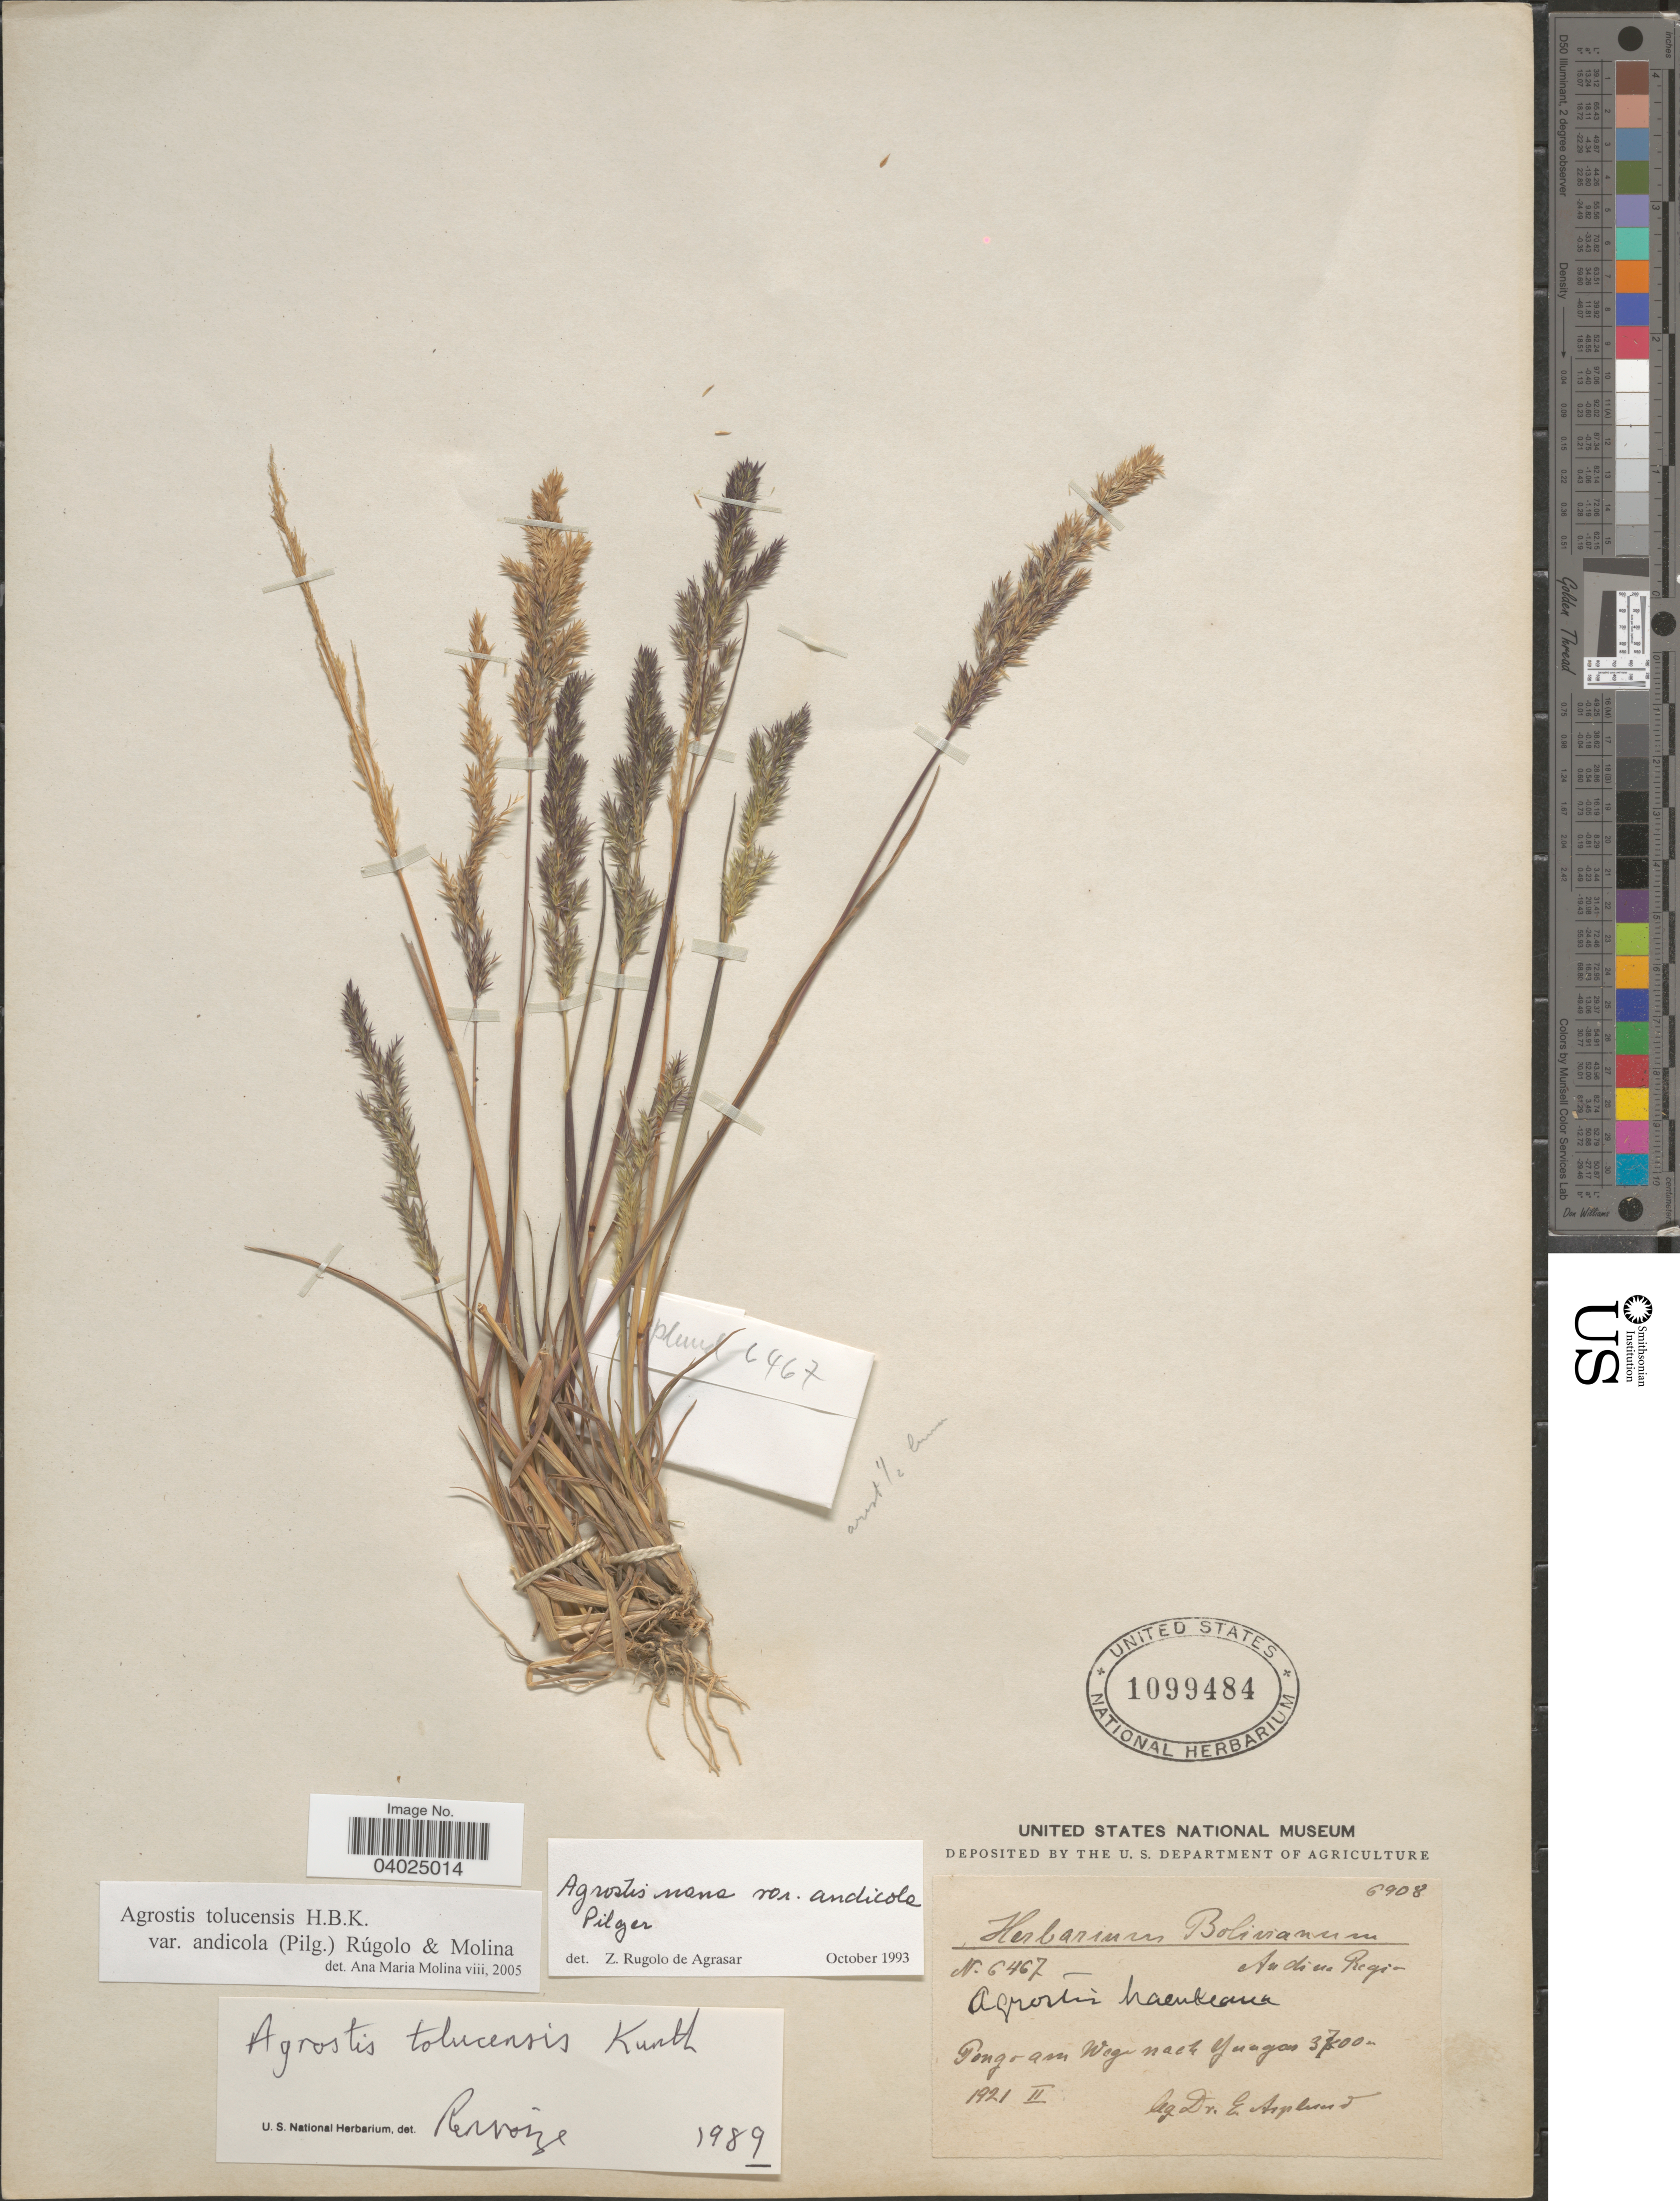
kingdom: Plantae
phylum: Tracheophyta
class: Liliopsida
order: Poales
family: Poaceae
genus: Agrostis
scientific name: Agrostis tolucensis var. andicola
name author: (Pilg.) Rúgolo & A.M. Molina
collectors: E. Asplund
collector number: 6467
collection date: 1921-02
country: Bolivia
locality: Andina Region. Pongo am Wege nach Yungas.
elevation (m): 3700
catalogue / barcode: US 1099484